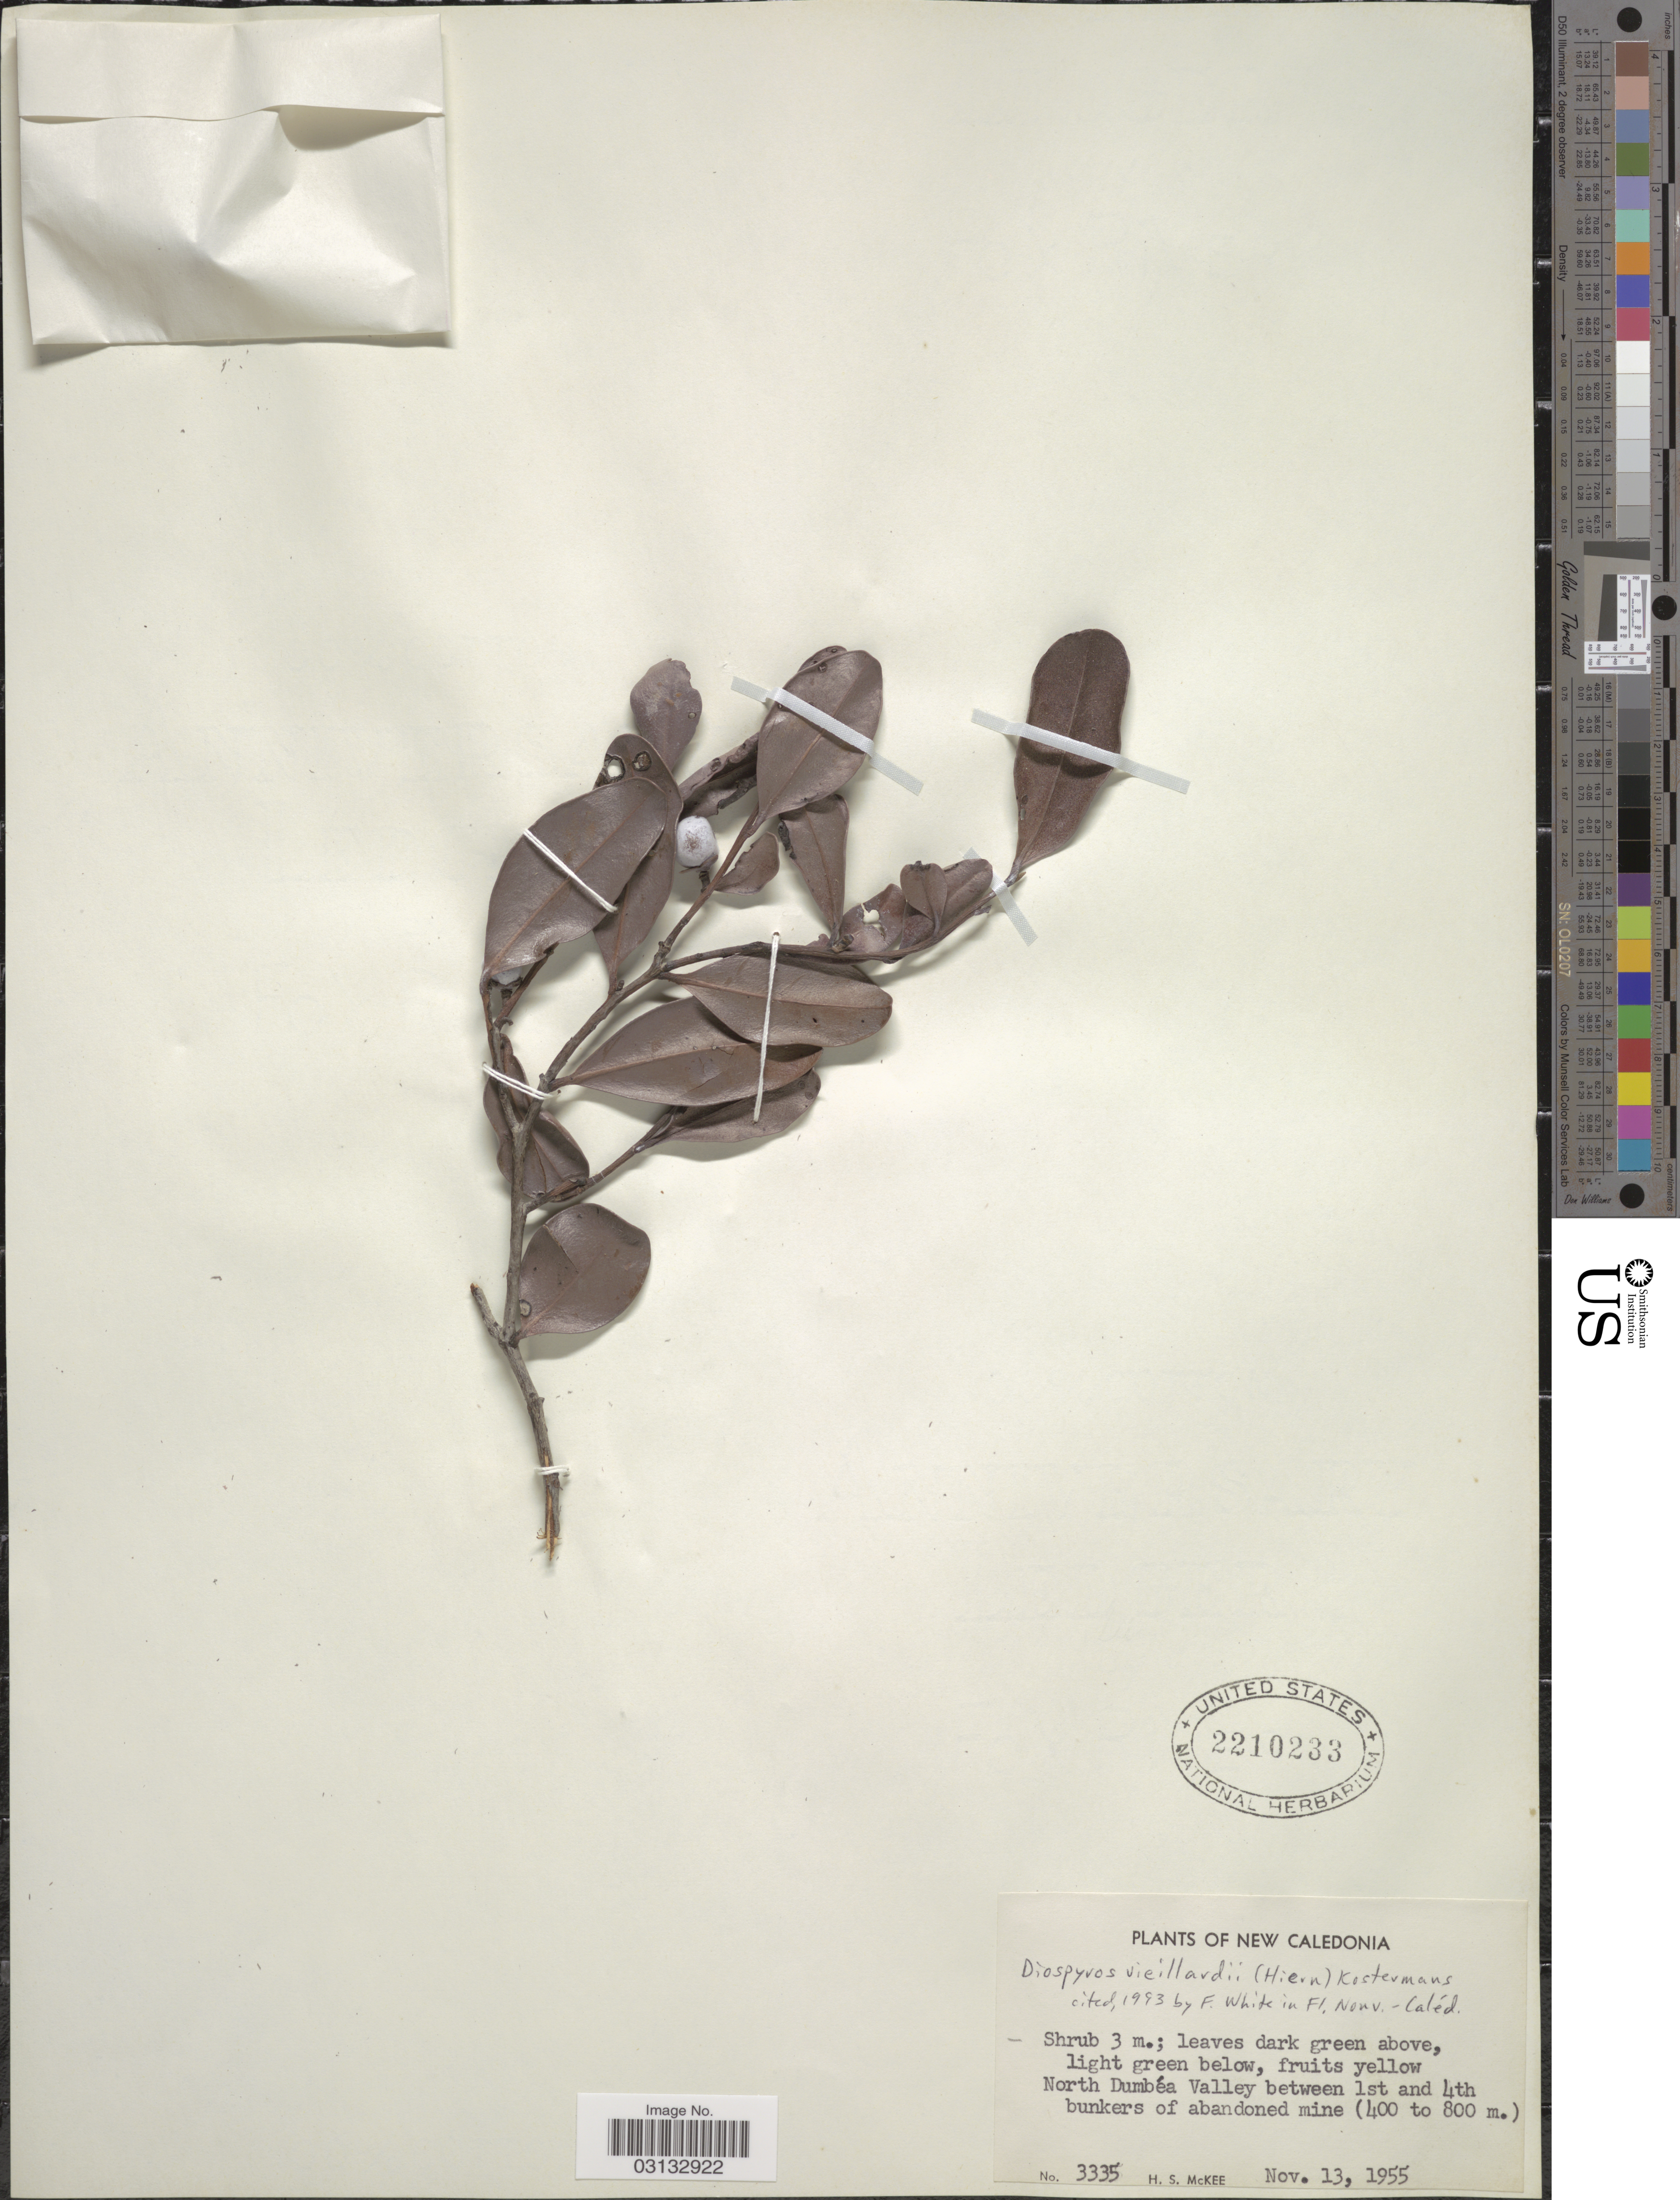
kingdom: Plantae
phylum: Tracheophyta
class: Magnoliopsida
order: Ericales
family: Ebenaceae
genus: Diospyros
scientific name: Diospyros vieillardii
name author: (Hiern) Kosterm.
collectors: H. S. McKee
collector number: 3335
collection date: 1955-11-13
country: New Caledonia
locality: North Dumbéa Valley between 1st and 4th bunkers of abandoned mine.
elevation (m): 400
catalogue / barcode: US 2210233